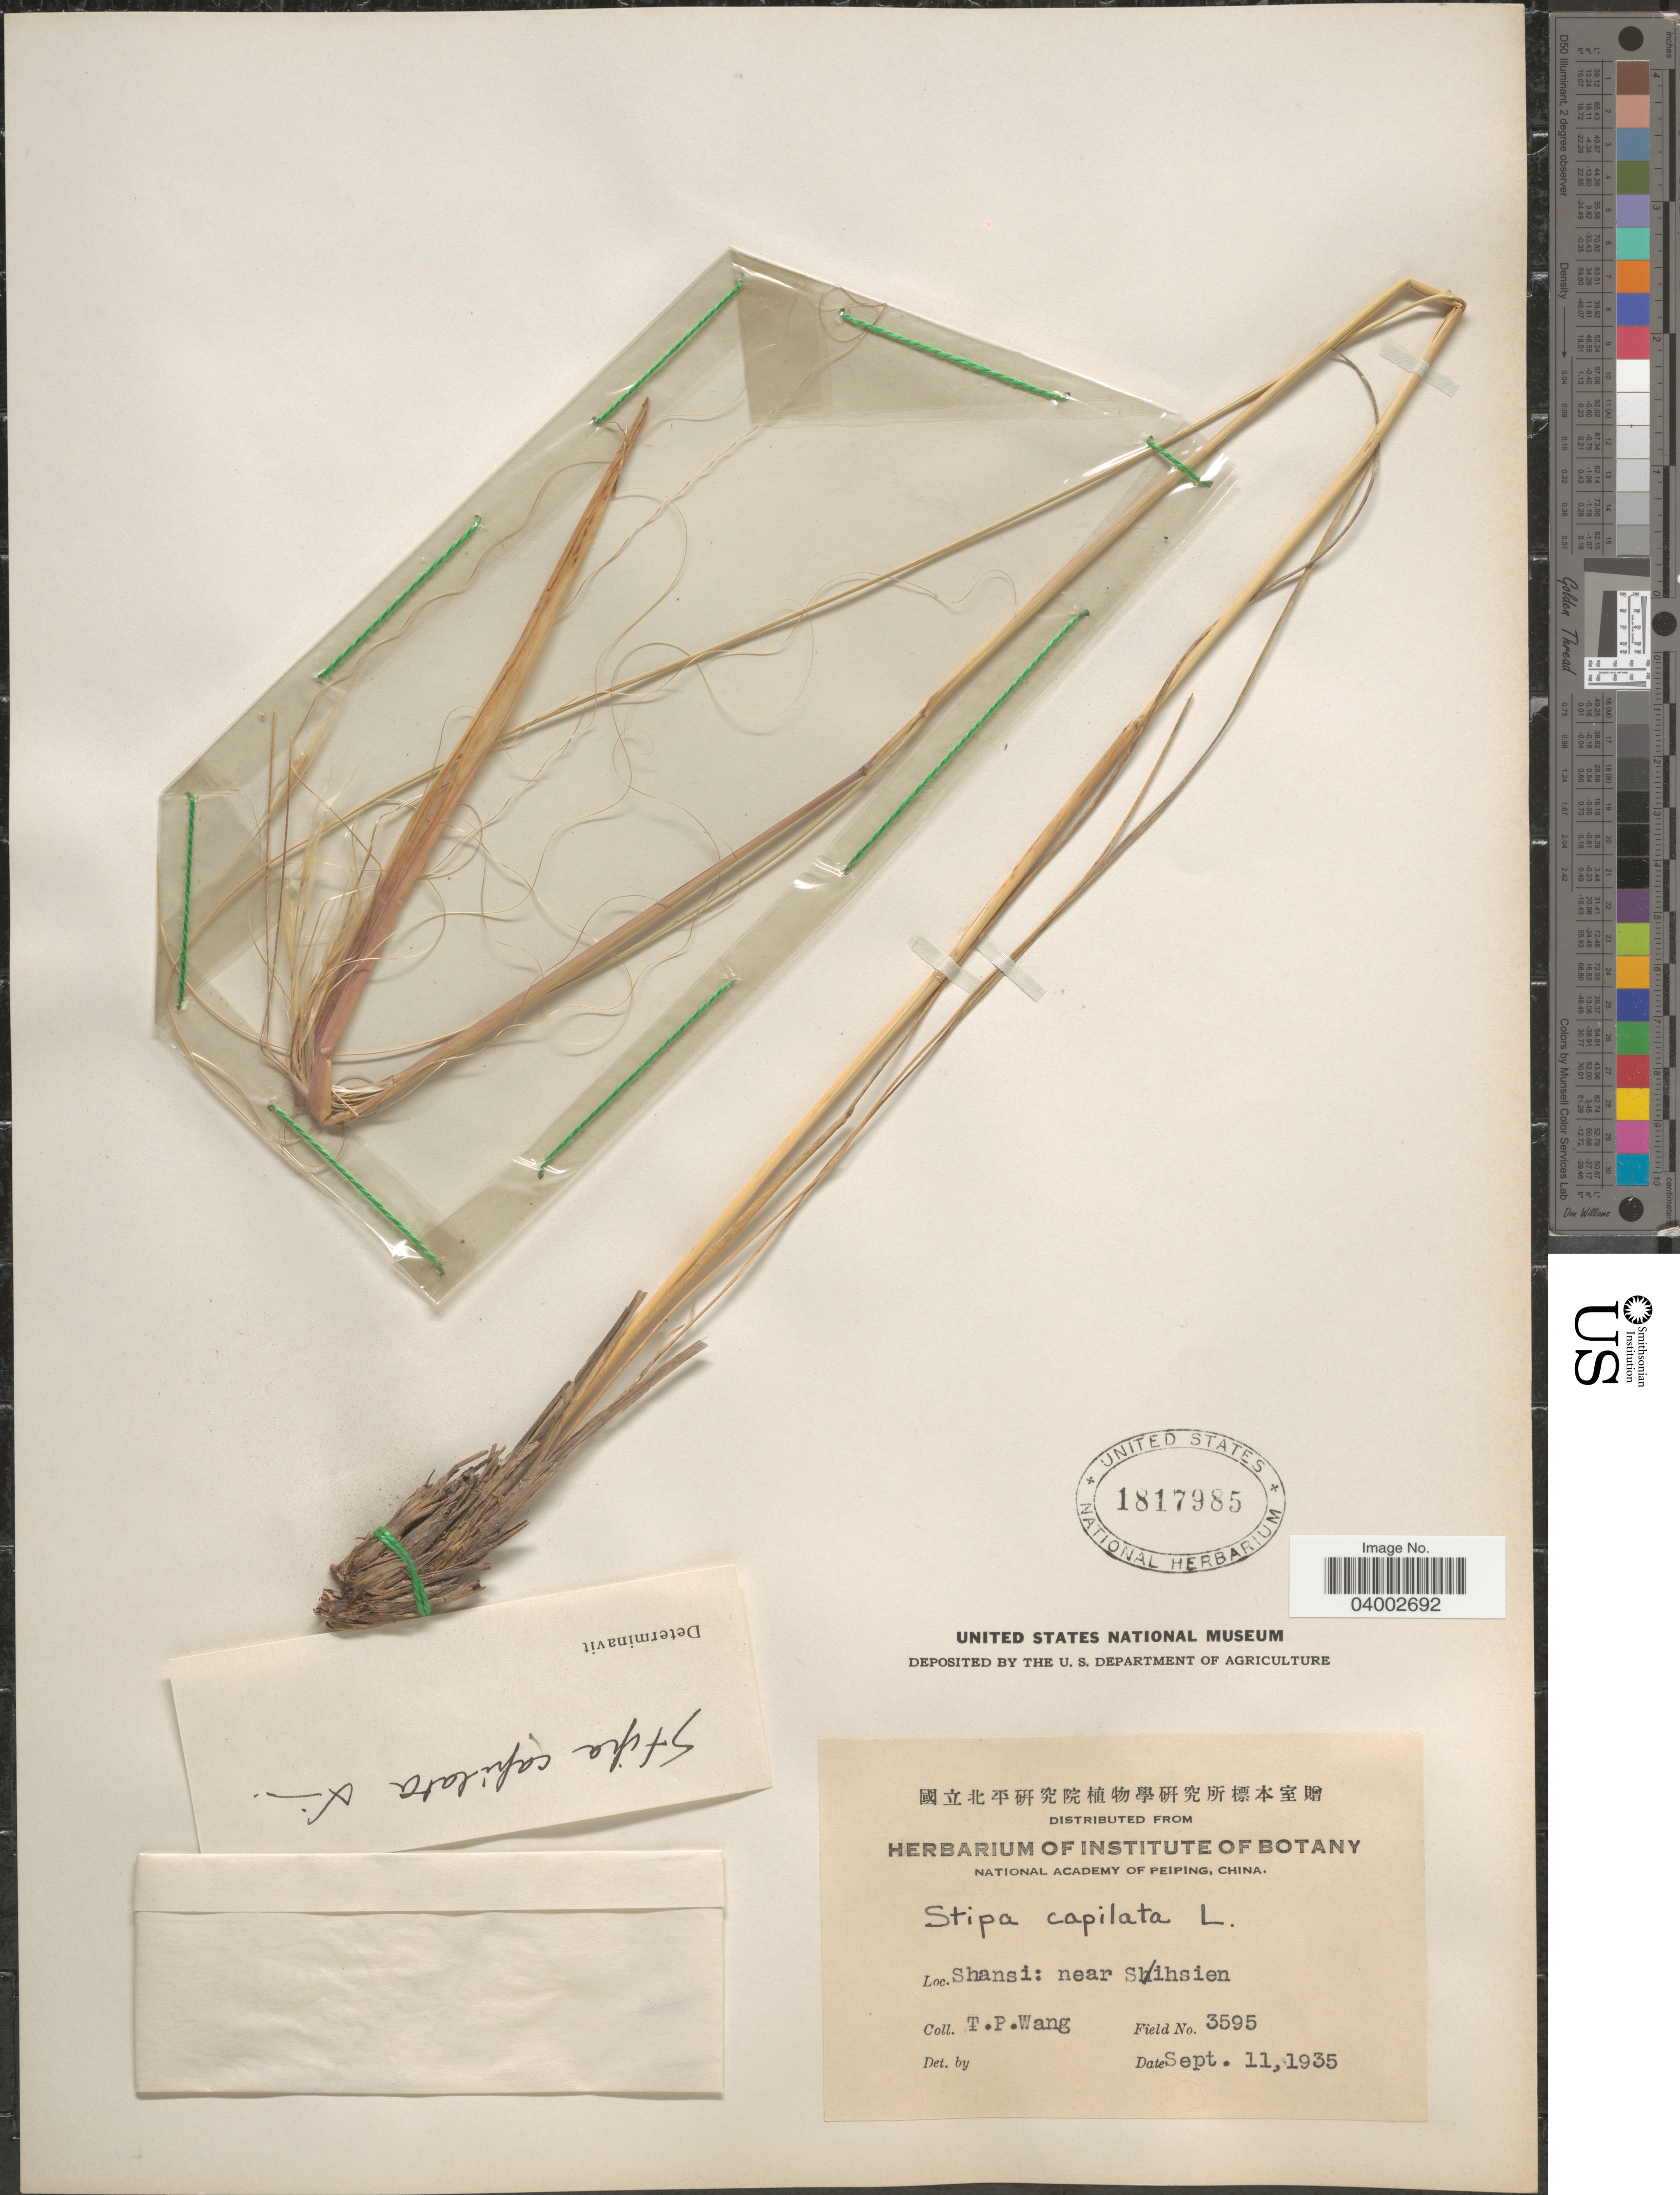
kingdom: Plantae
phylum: Tracheophyta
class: Liliopsida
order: Poales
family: Poaceae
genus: Stipa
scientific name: Stipa capillata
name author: L.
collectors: T. Wang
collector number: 3595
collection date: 1935-09-11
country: China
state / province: Shanxi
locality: Shansi: near Sihsien.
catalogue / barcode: US 1817985